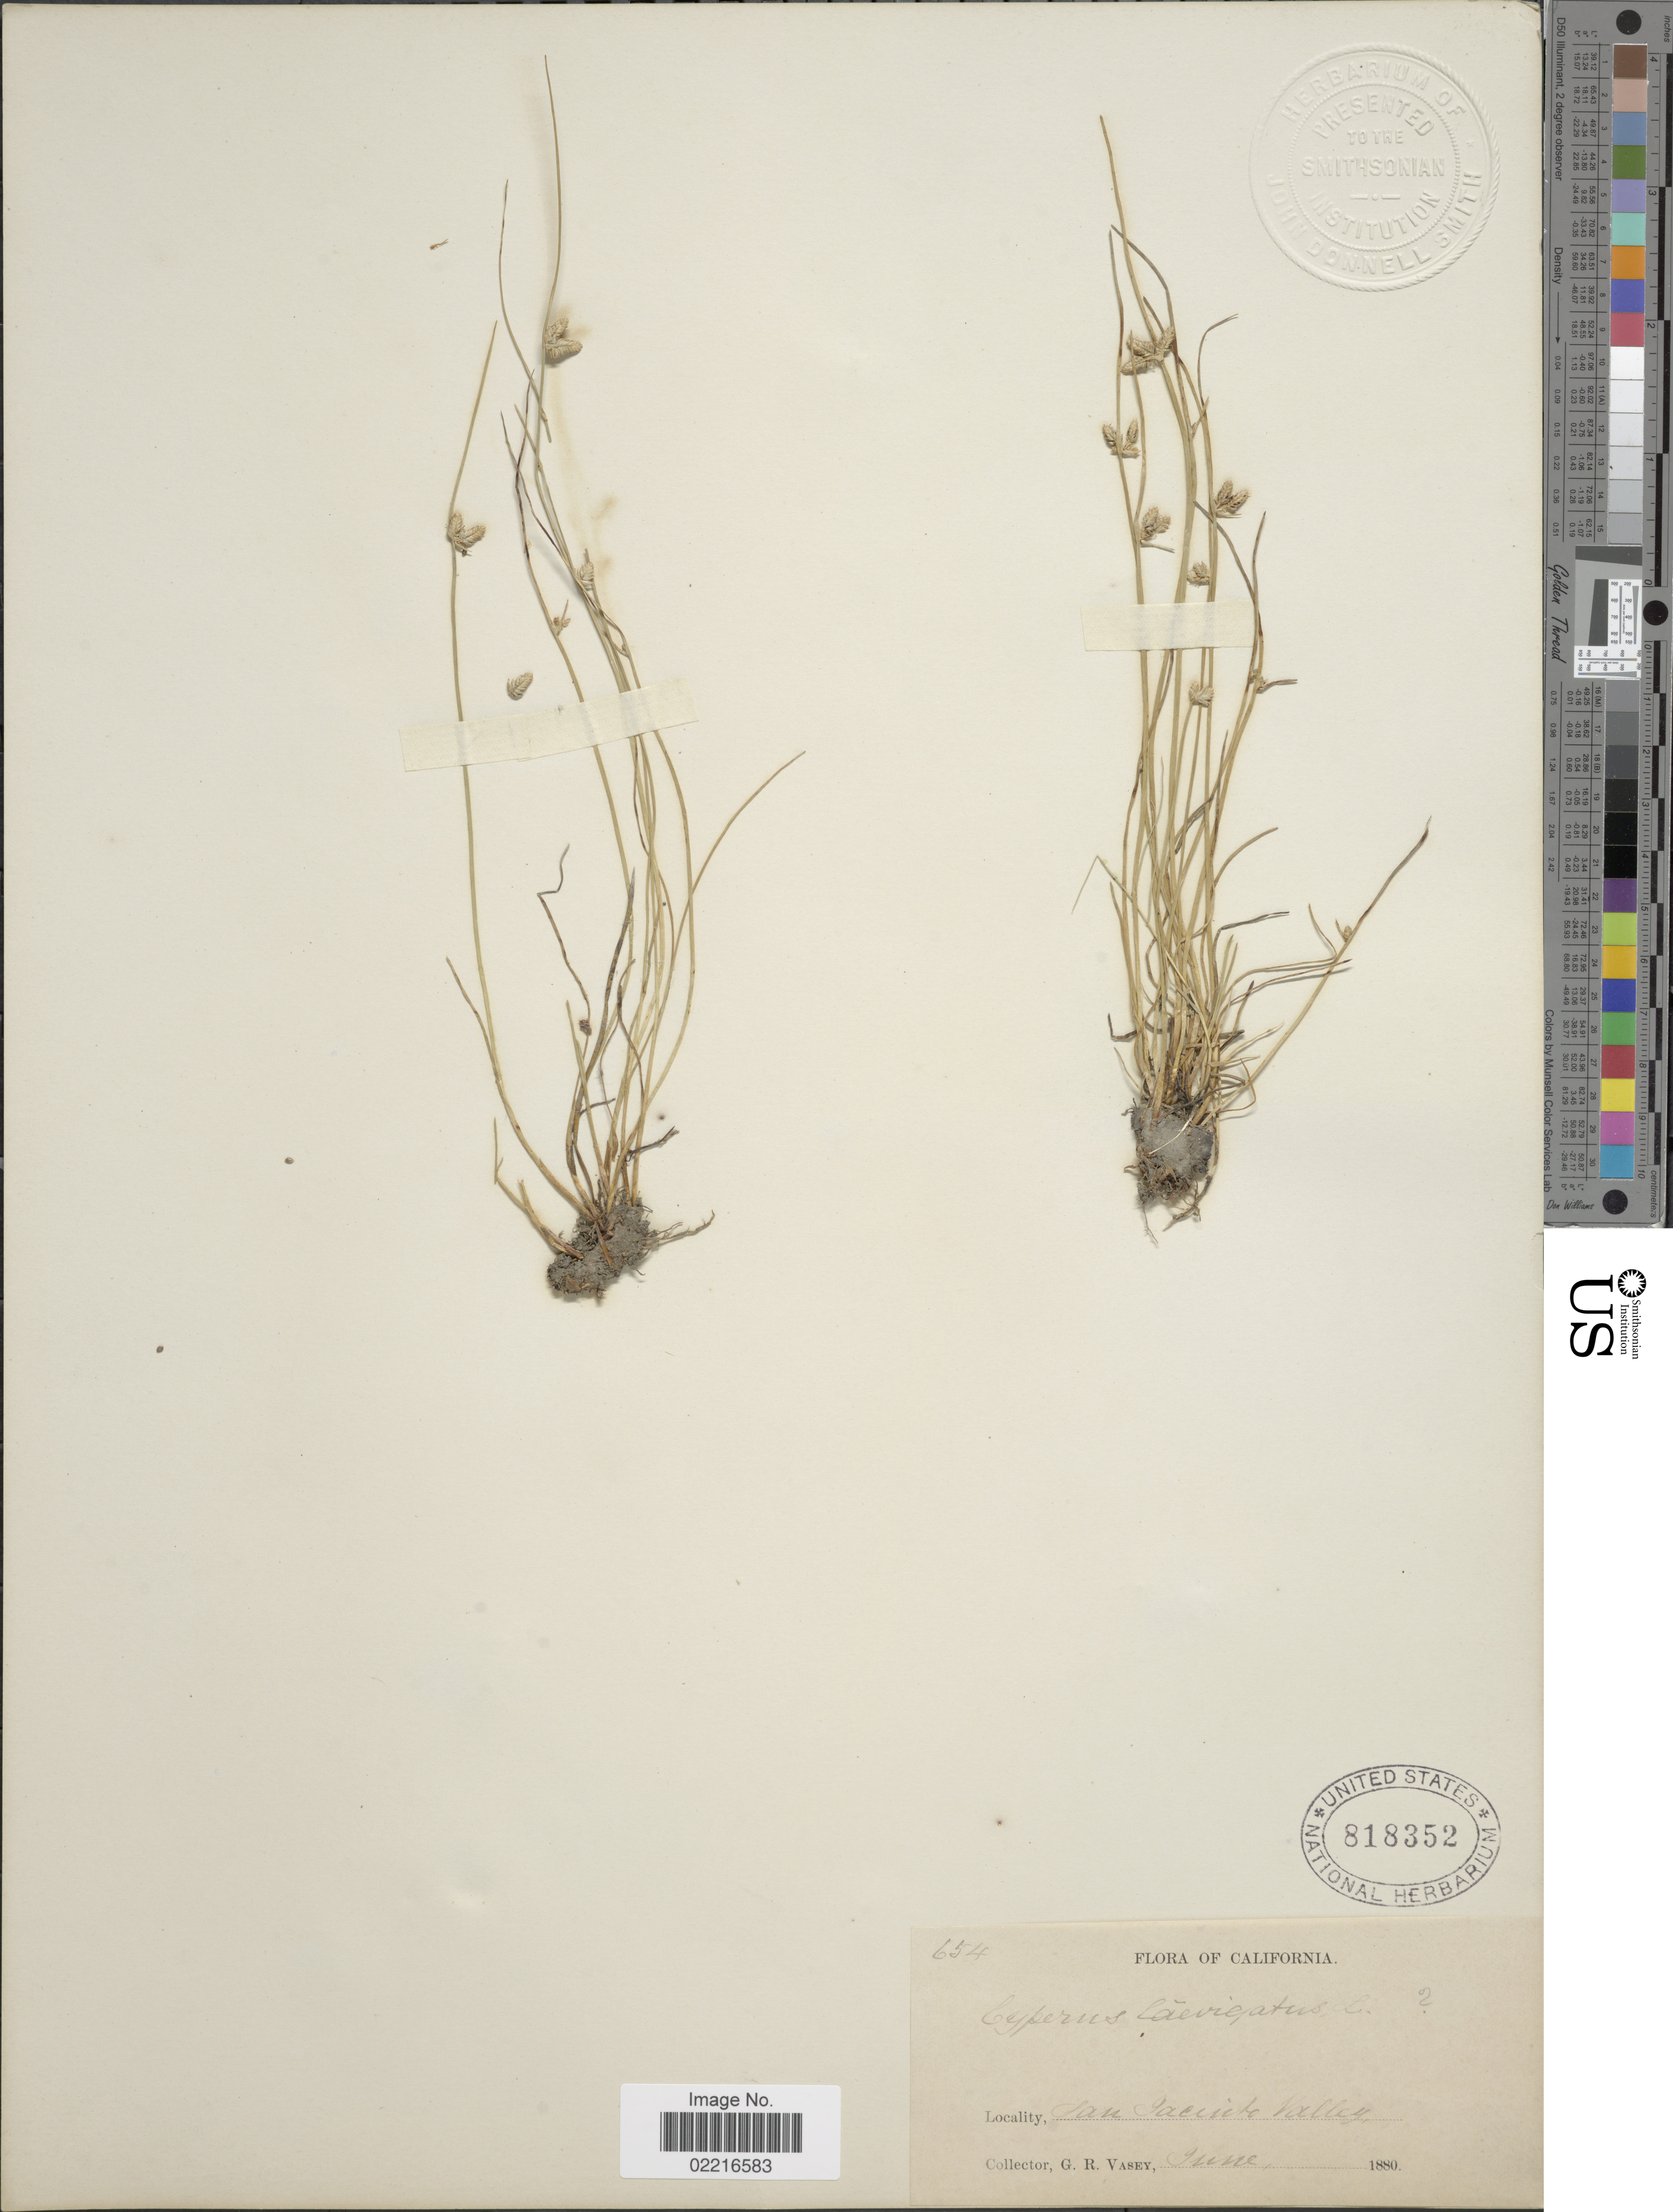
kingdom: Plantae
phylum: Tracheophyta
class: Liliopsida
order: Poales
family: Cyperaceae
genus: Cyperus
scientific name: Cyperus laevigatus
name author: L.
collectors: G. R. Vasey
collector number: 654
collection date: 1880-06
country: United States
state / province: California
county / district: Riverside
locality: San Jacinto Valley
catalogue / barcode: US 818352